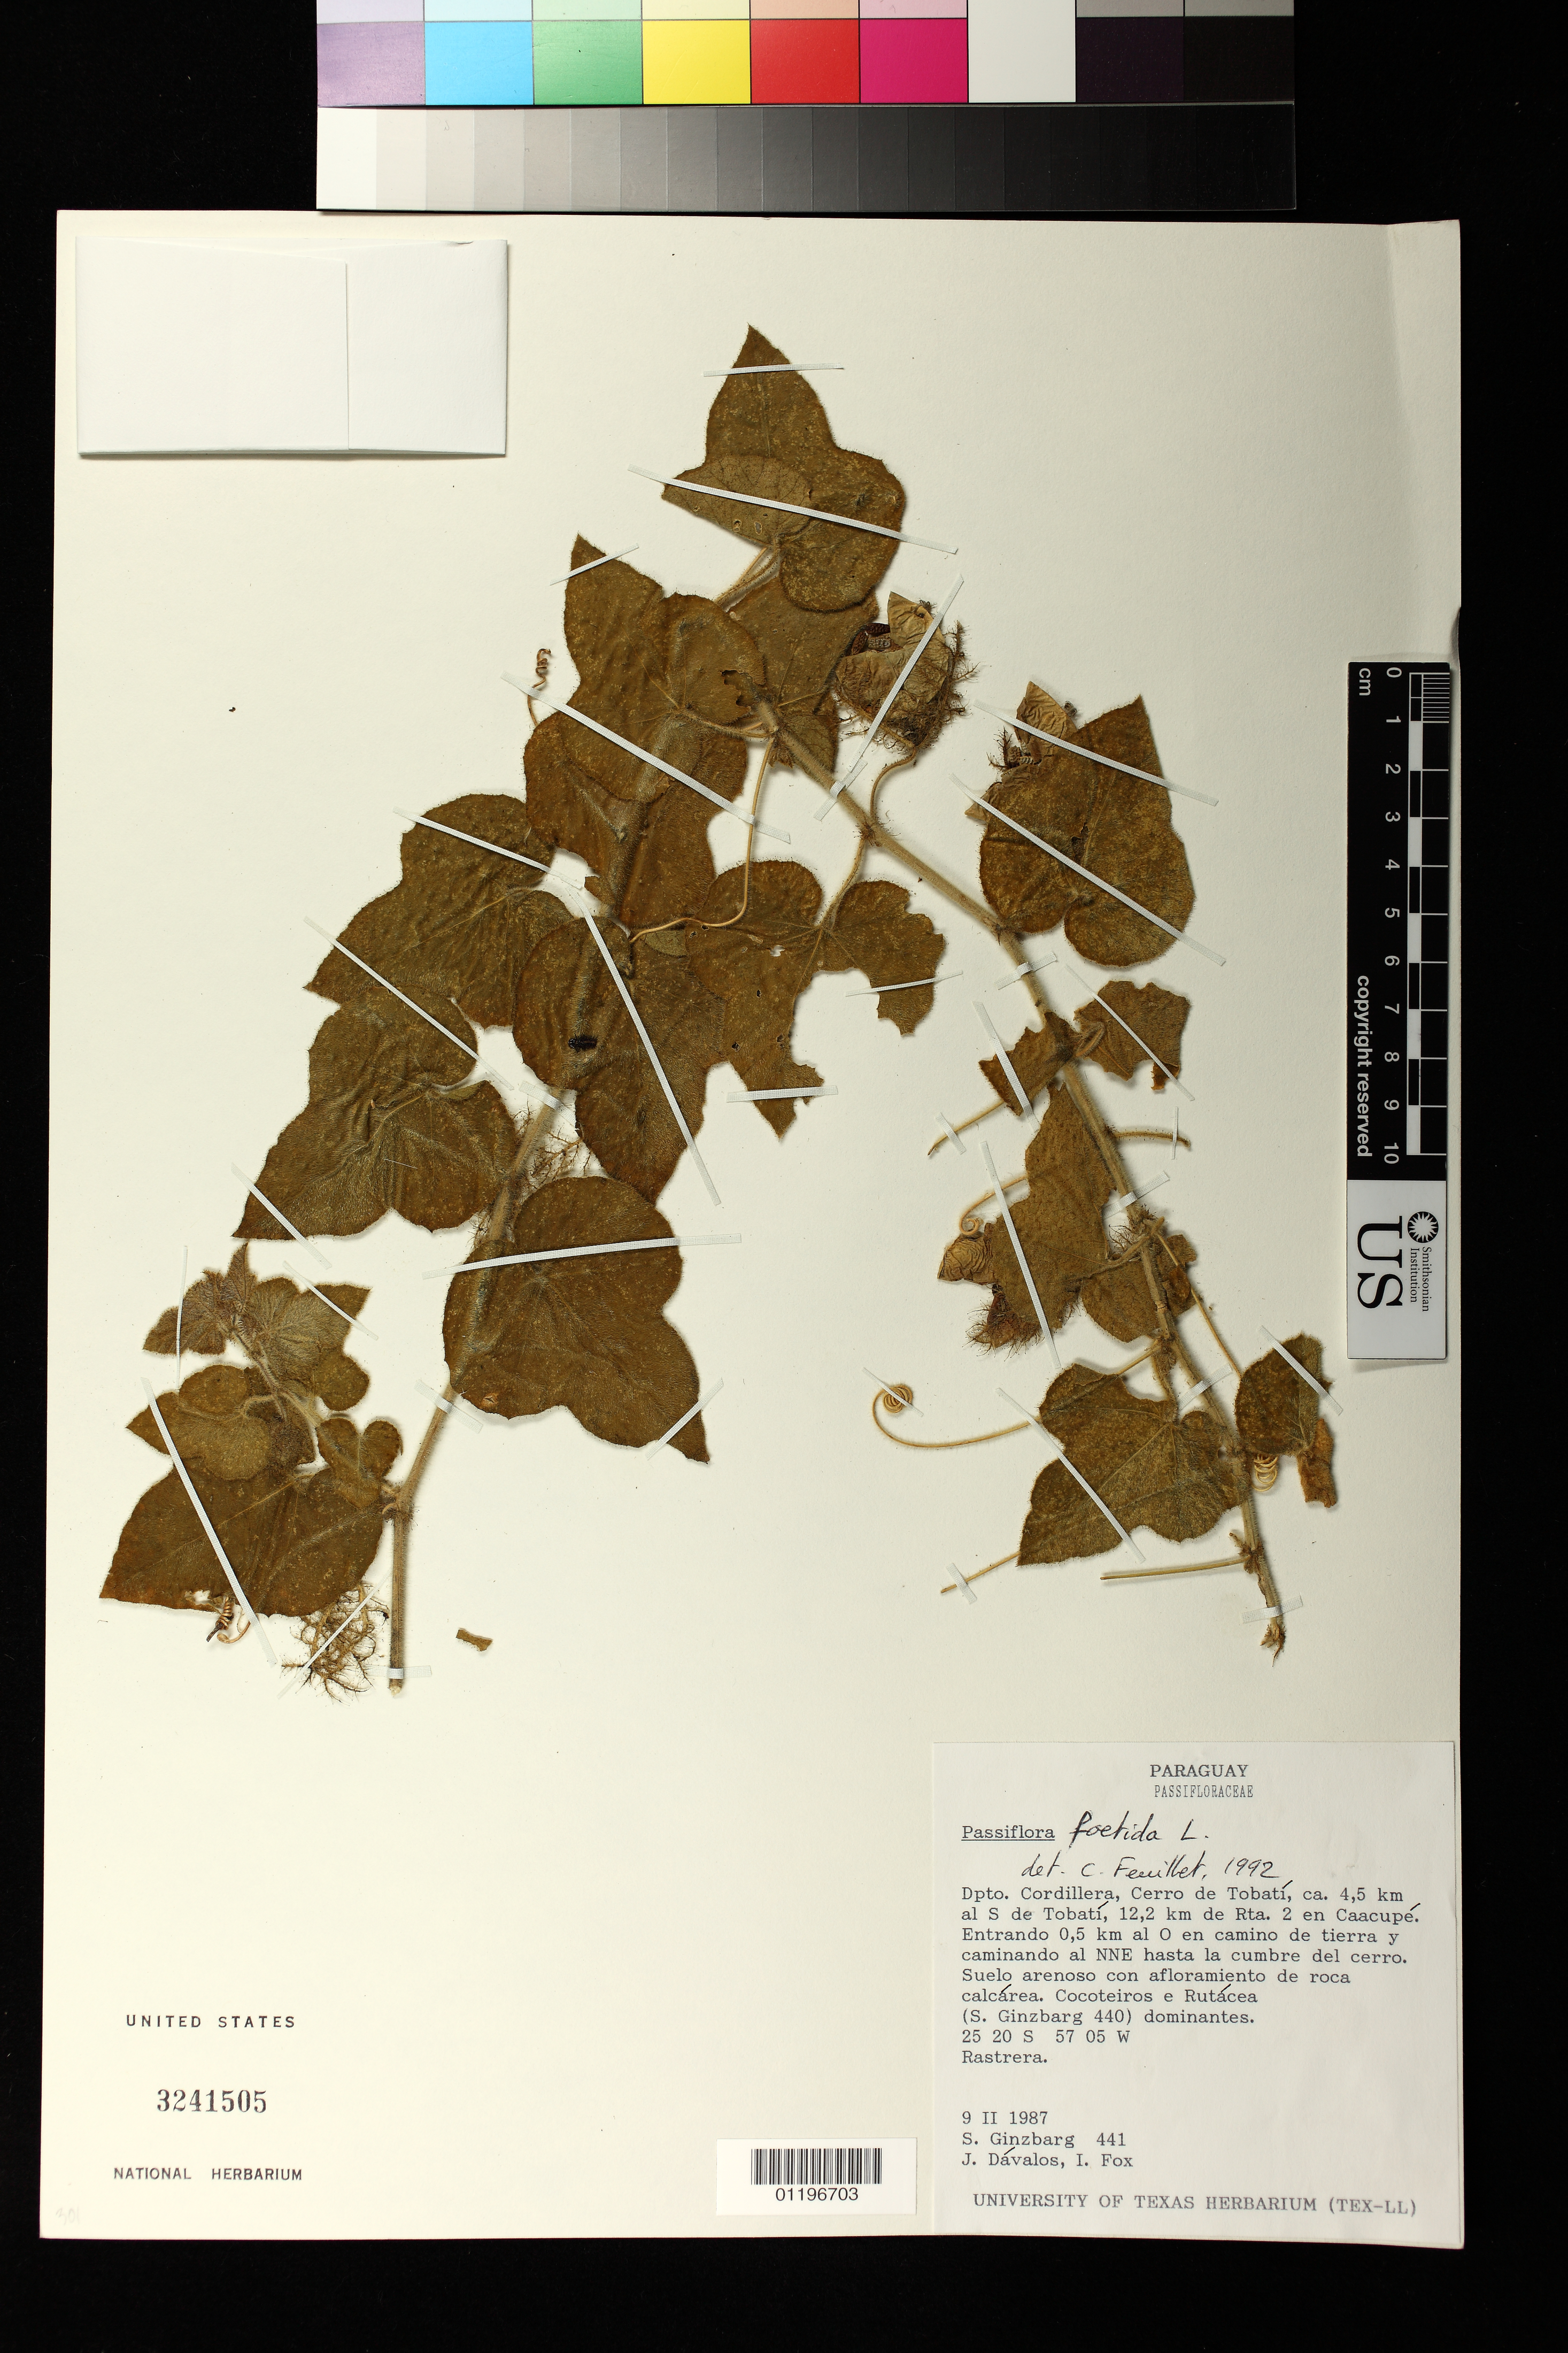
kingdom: Plantae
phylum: Tracheophyta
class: Magnoliopsida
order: Malpighiales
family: Passifloraceae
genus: Passiflora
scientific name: Passiflora foetida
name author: L.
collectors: S. Ginzbarg, J. Davalos & I. Fox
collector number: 441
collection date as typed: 02 Sep 1987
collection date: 1987-09-02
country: Paraguay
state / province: Cordillera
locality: Dpto Cordillera, Cerro de Tobati, ca. 4.5 km al S de Tobati, 12.2 km de Rta 2 en Caacupe. Entrando 0.5 km al O en camino de tierra y caminando al NNE hasta la cumbre del cerro. Suelo arenoso con afloramiento de roca calcarea.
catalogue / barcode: US 3241505